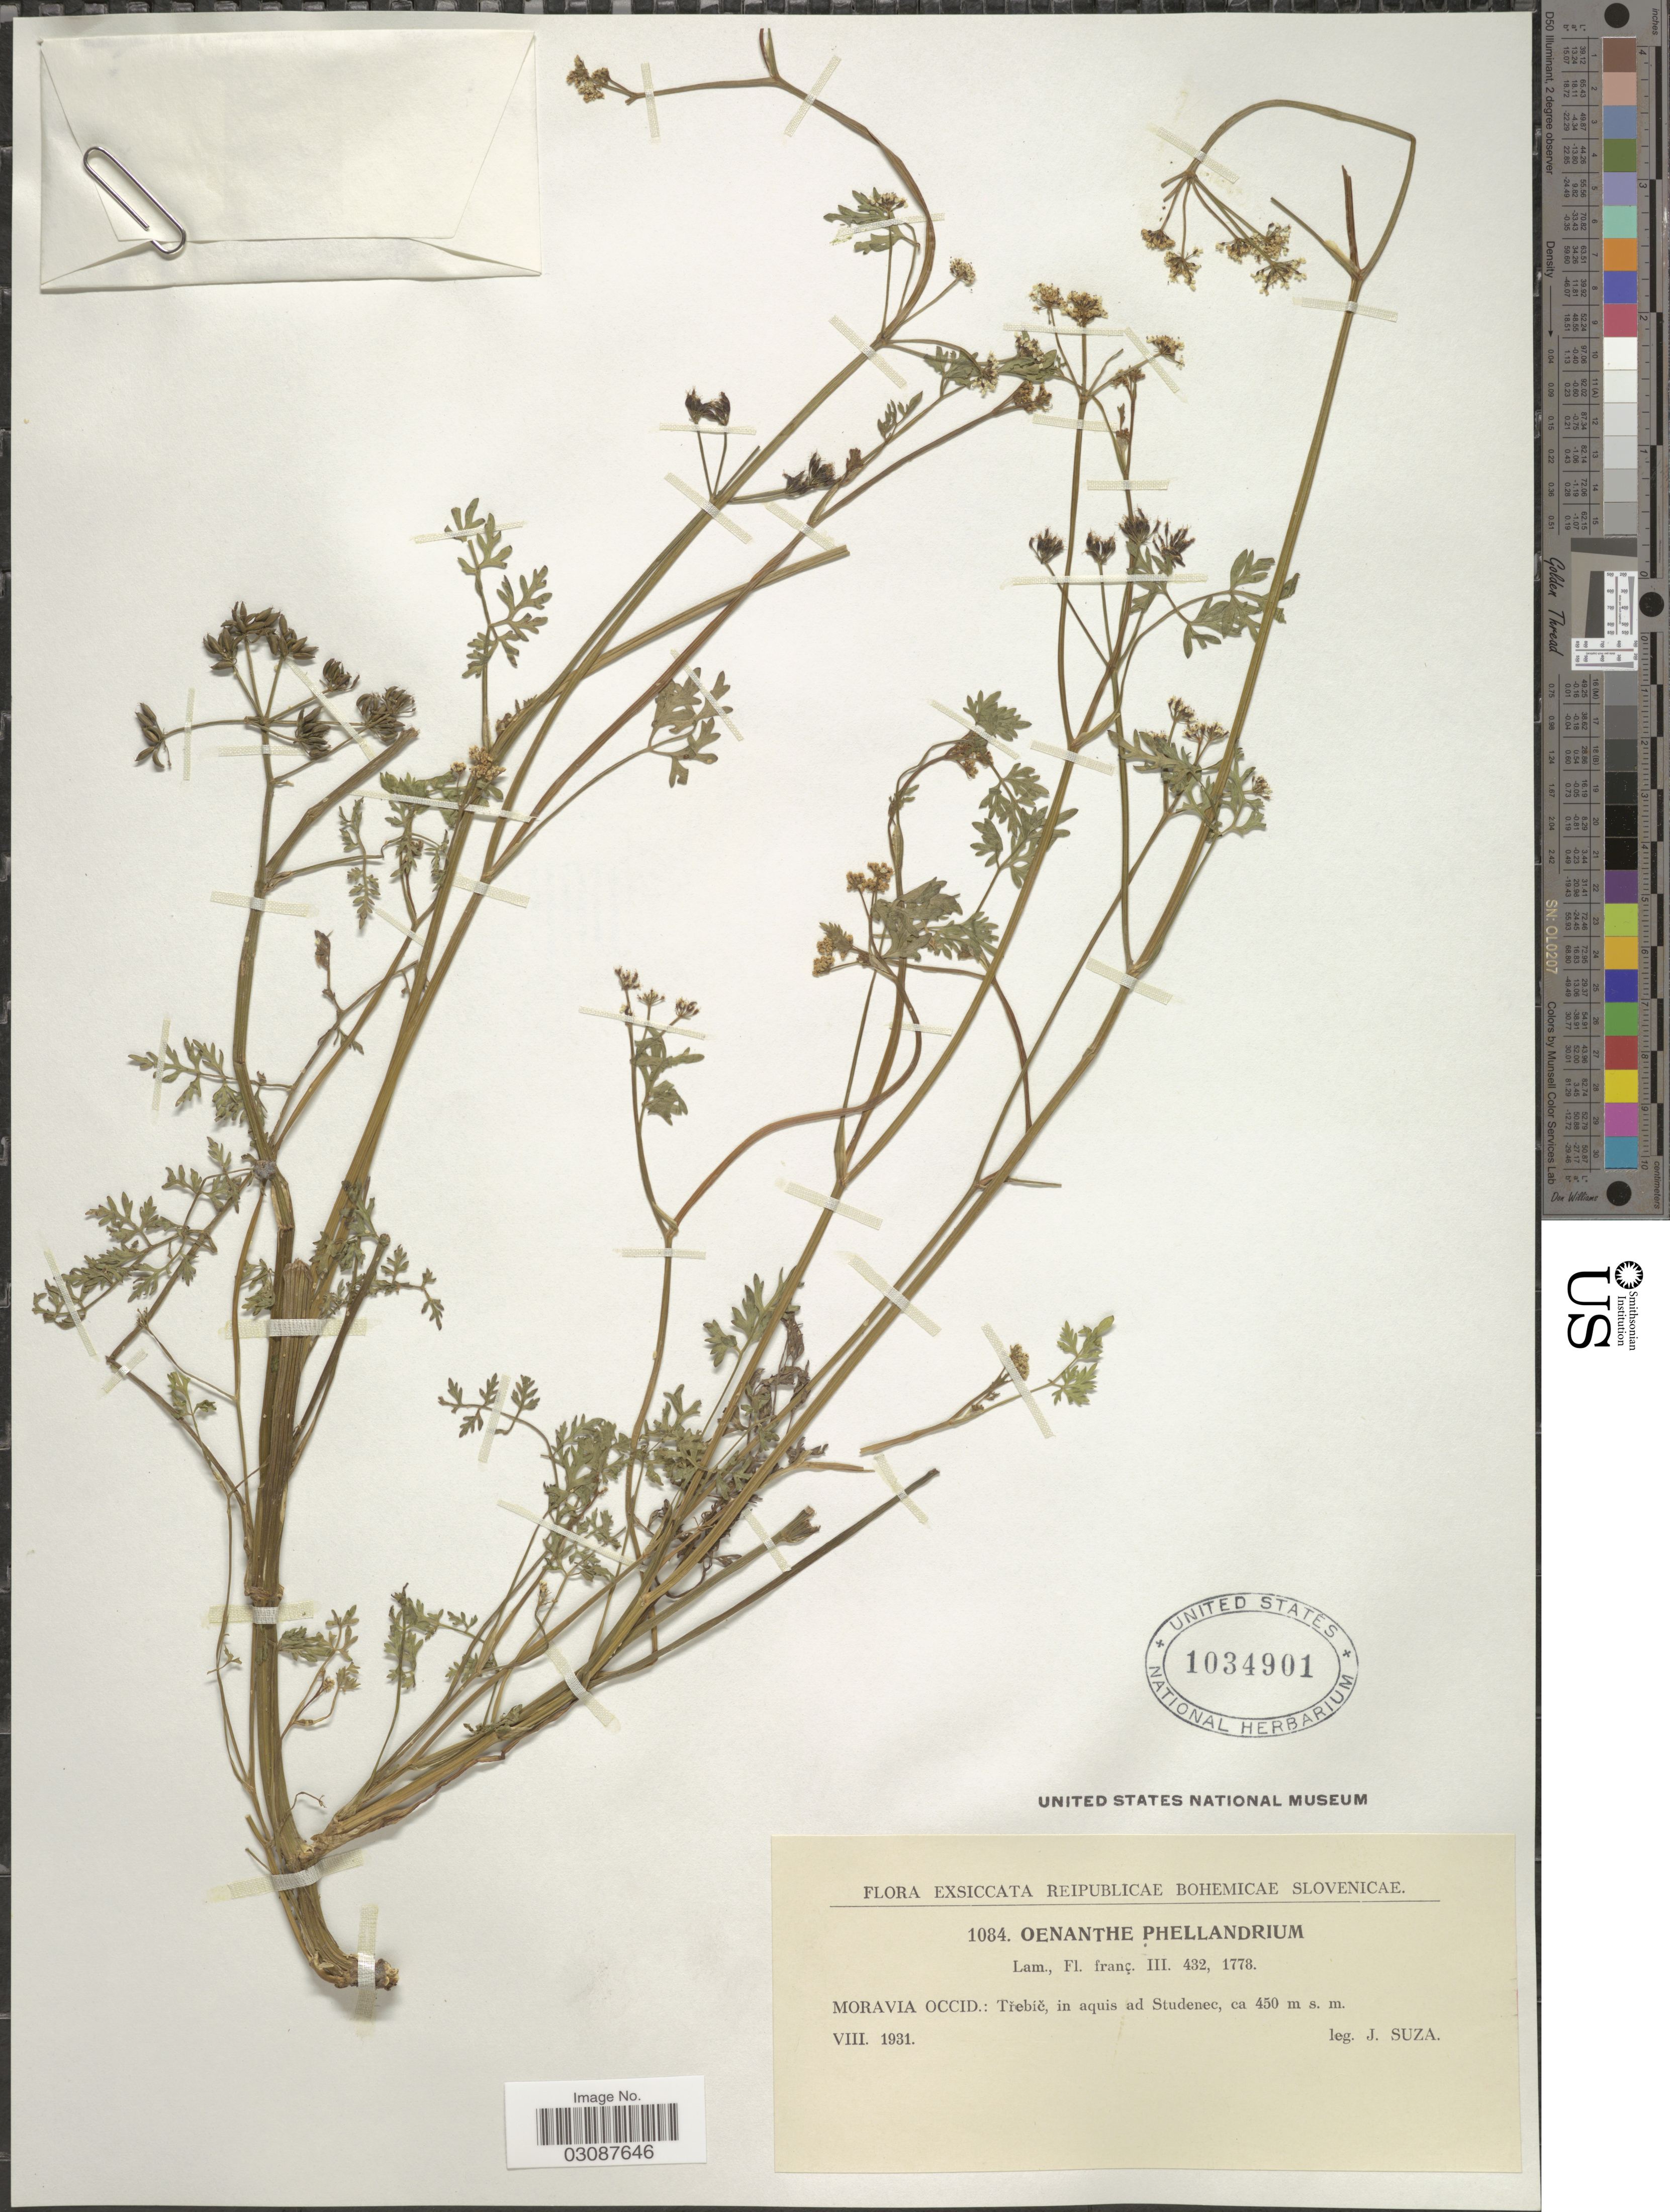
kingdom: Plantae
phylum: Tracheophyta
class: Magnoliopsida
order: Apiales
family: Apiaceae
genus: Oenanthe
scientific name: Oenanthe phellandrim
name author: Lam.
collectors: J. Suza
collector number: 1084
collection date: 1931-08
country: Slovenia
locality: Reipublicae Bohemicae Slovenicae. Moravia Occid.: Trebie, in aquis ad Studenec.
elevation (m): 450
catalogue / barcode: US 1034901